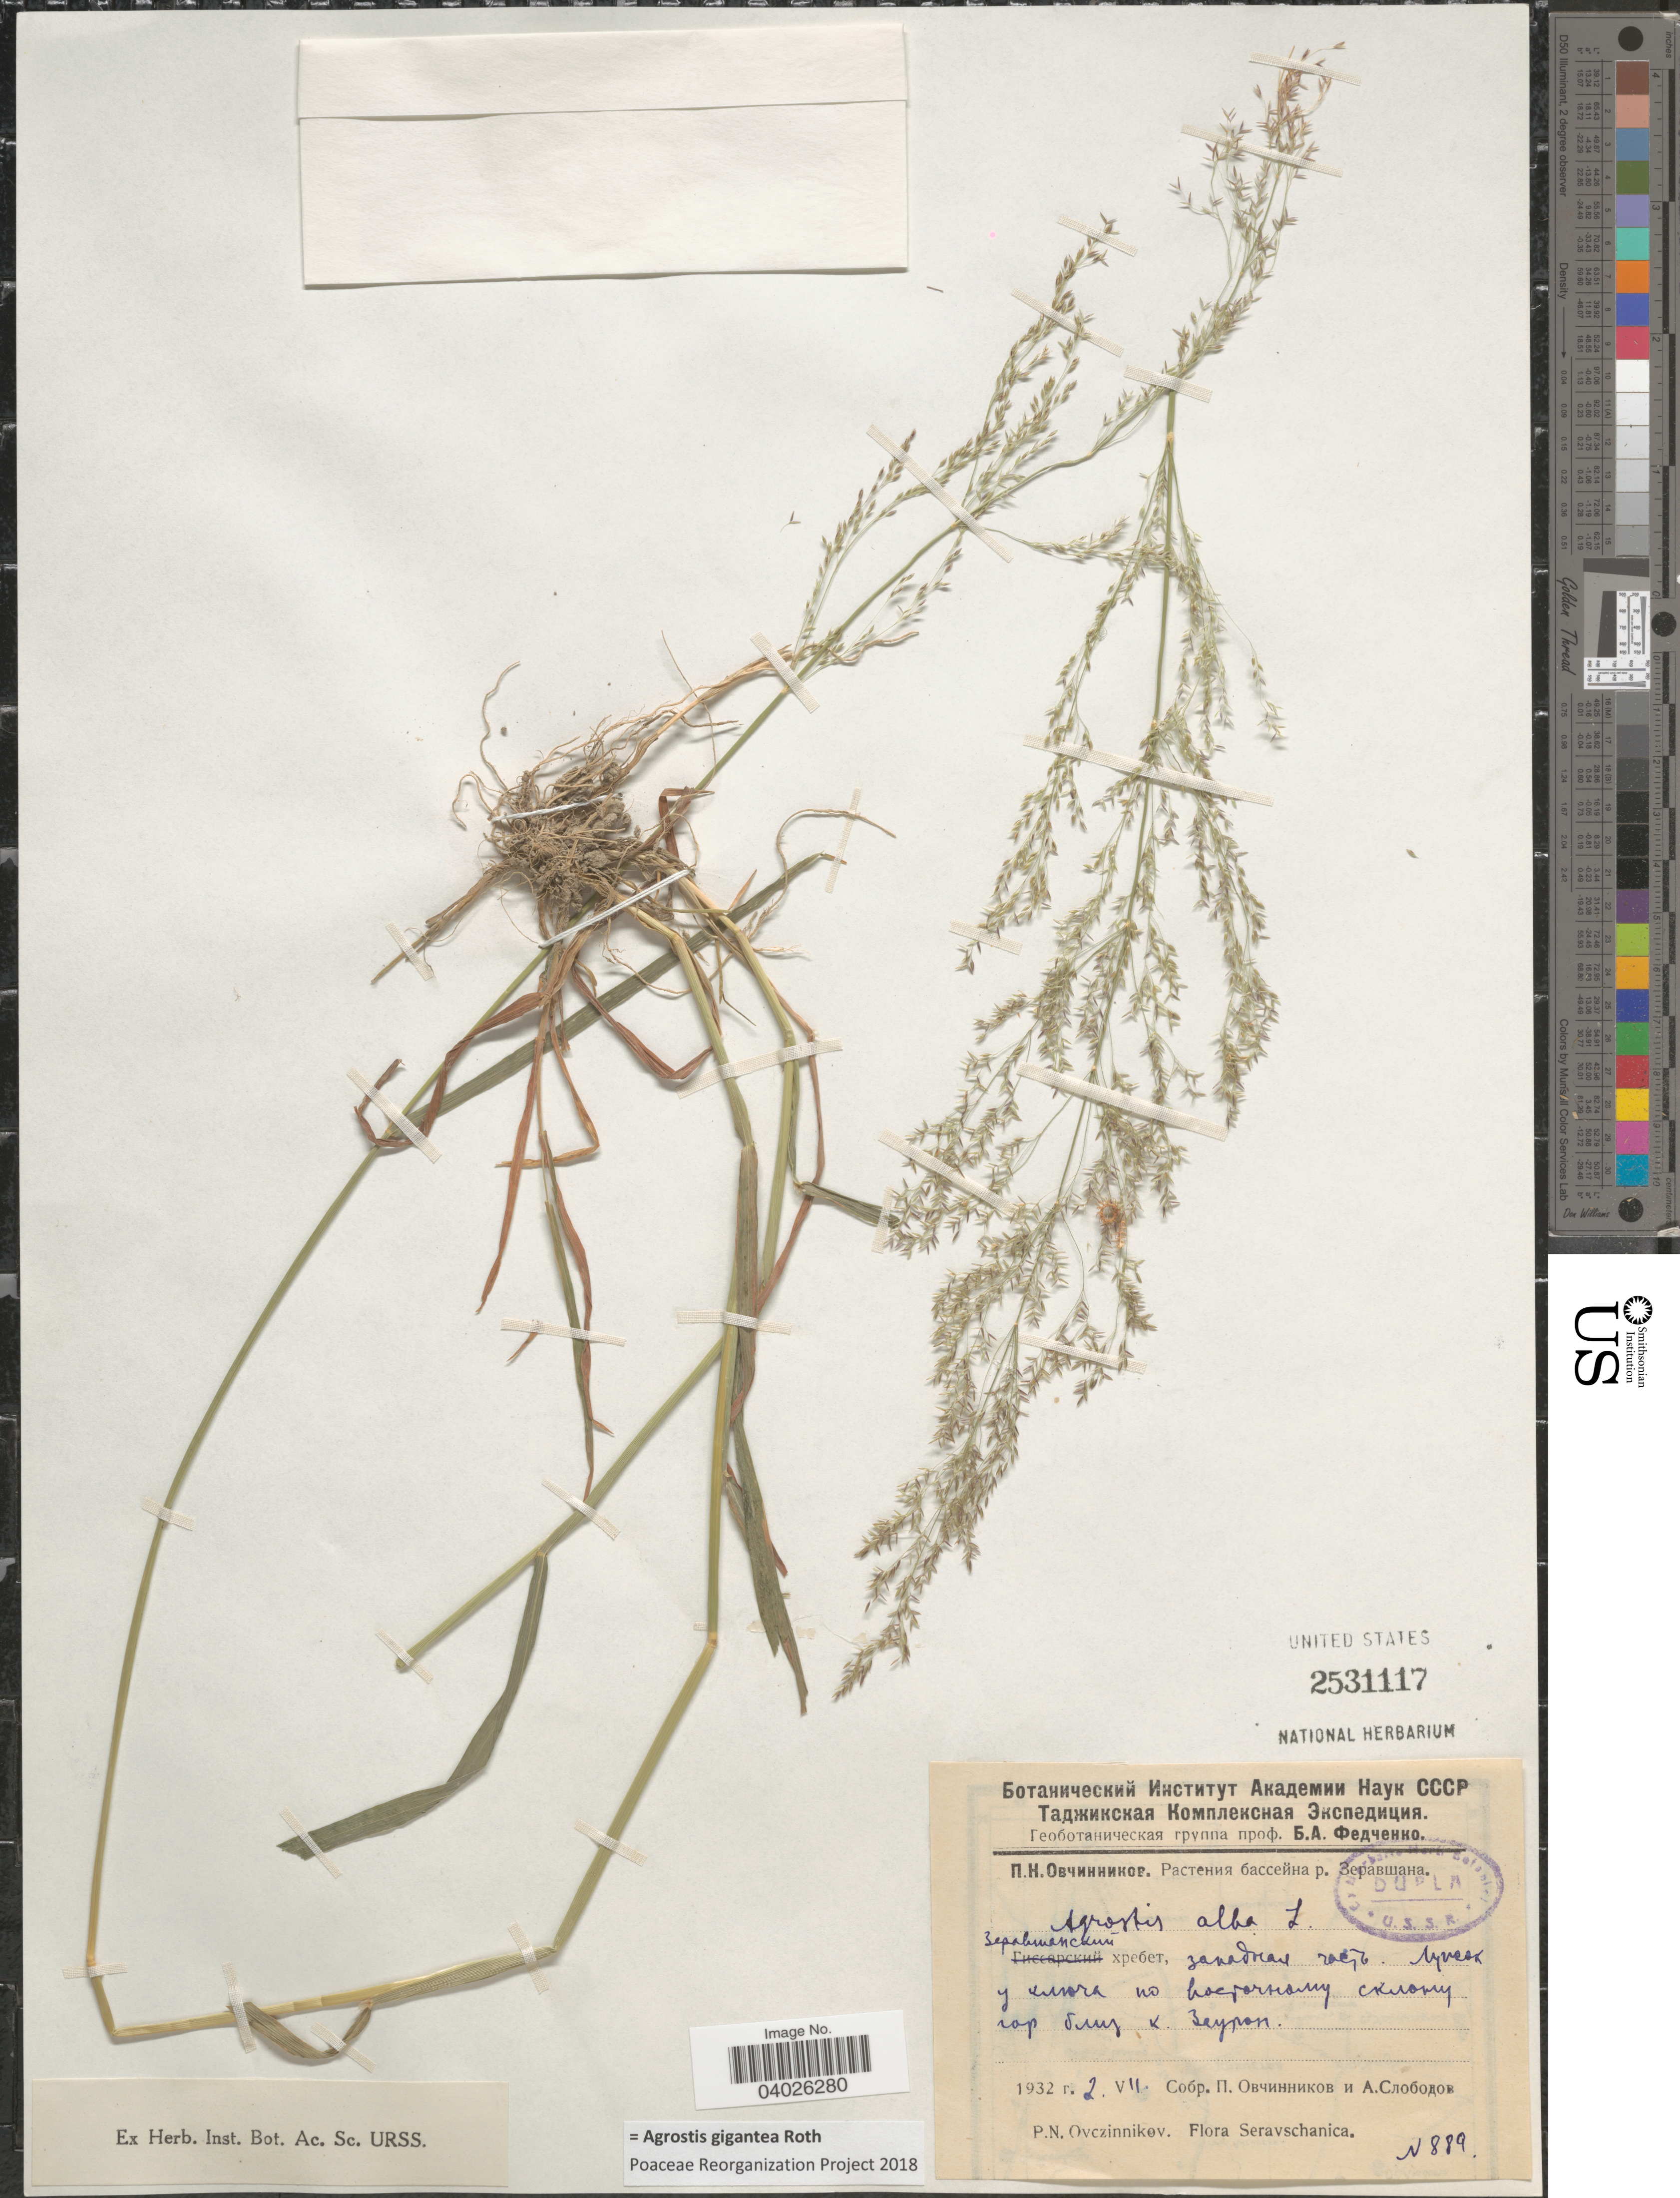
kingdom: Plantae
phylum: Tracheophyta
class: Liliopsida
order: Poales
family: Poaceae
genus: Agrostis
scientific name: Agrostis gigantea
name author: Roth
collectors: P. Ovczinnikov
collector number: N889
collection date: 1932-07-02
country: Uzbekistan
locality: Seravschanica. Basin of river of Zeravshan. Zeravshan Ridge.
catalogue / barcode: US 2531117